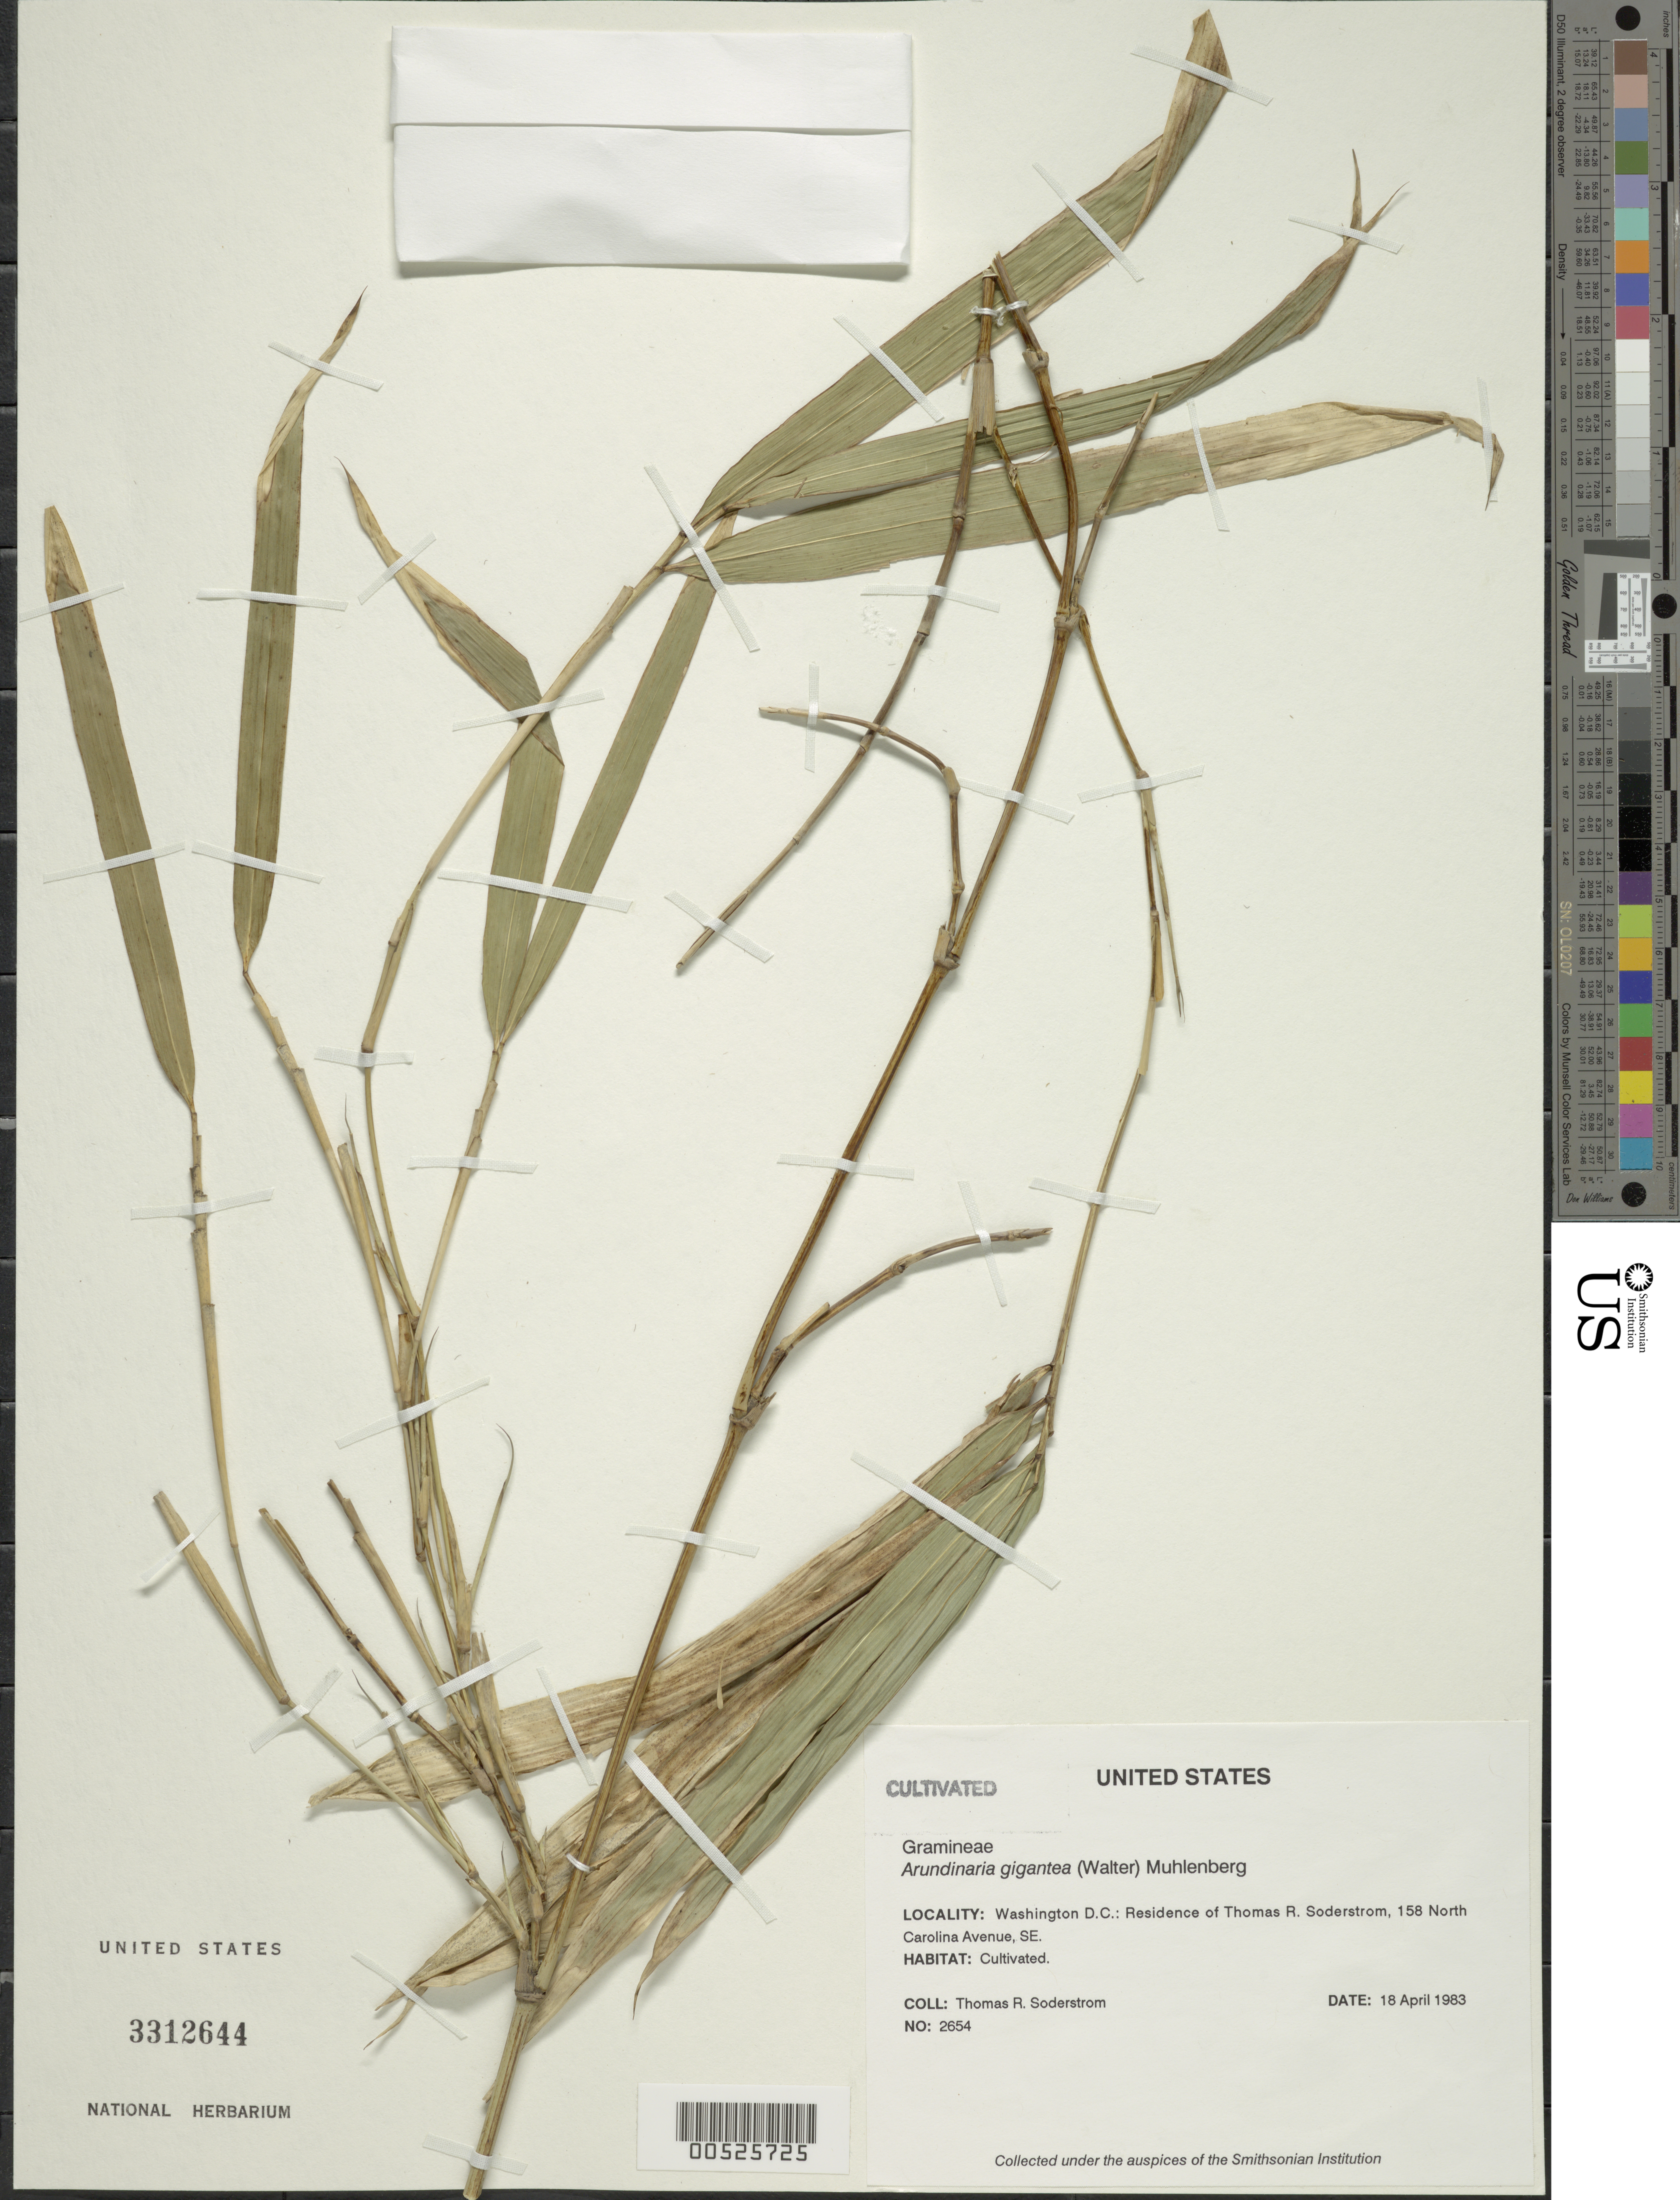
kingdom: Plantae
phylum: Tracheophyta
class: Liliopsida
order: Poales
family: Poaceae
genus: Arundinaria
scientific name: Arundinaria gigantea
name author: (Walter) Muhl.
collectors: T. R. Soderstrom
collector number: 2654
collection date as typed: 18 Apr 1983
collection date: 1983-04-18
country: United States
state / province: District of Columbia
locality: Washington, D.C. residence of T.R. Soderstrom, 158 North Carolina Ave, SE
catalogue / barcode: US 3312644